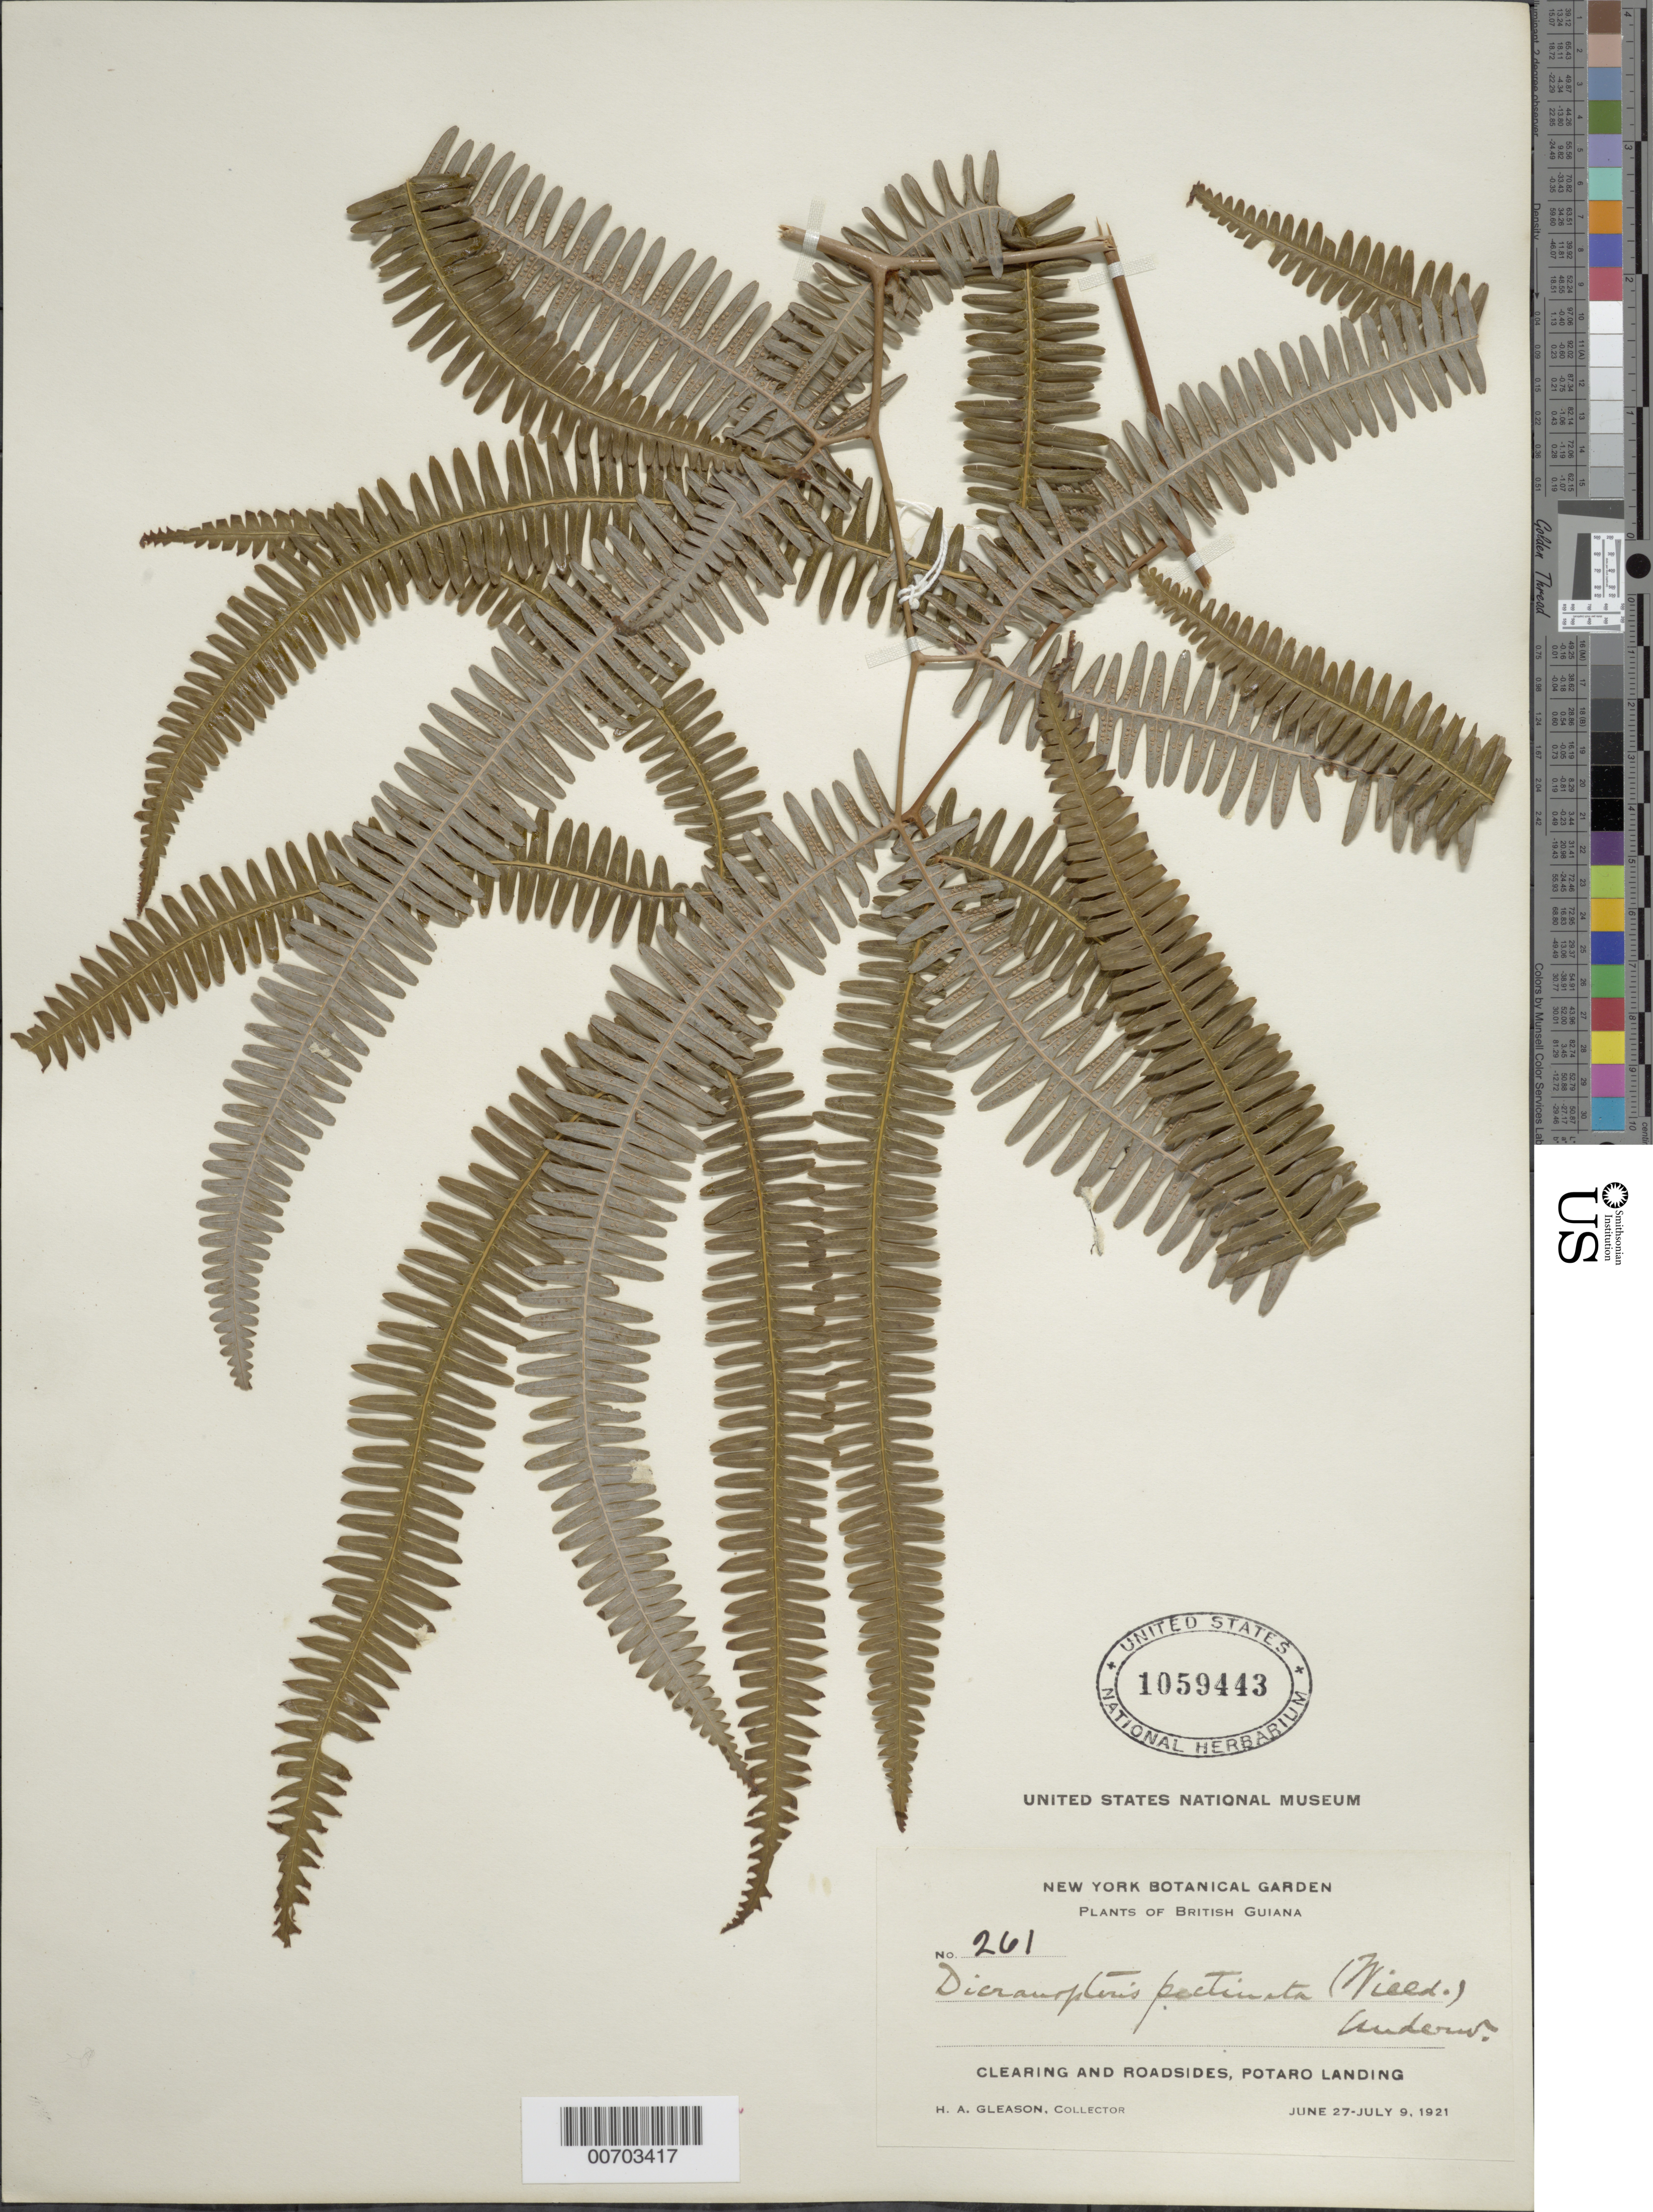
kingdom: Plantae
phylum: Tracheophyta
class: Polypodiopsida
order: Gleicheniales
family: Gleicheniaceae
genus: Gleichenella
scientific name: Gleichenella pectinata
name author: (Willd.) Ching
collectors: H. A. Gleason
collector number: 261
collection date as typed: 27-Jun-21 to 9-Jul-21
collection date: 1921-06-27/1921-07-09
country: Guyana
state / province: Potaro-Siparuni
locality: Kangaruma, Potaro Landing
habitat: Clearing and roadsides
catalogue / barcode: US 1059443